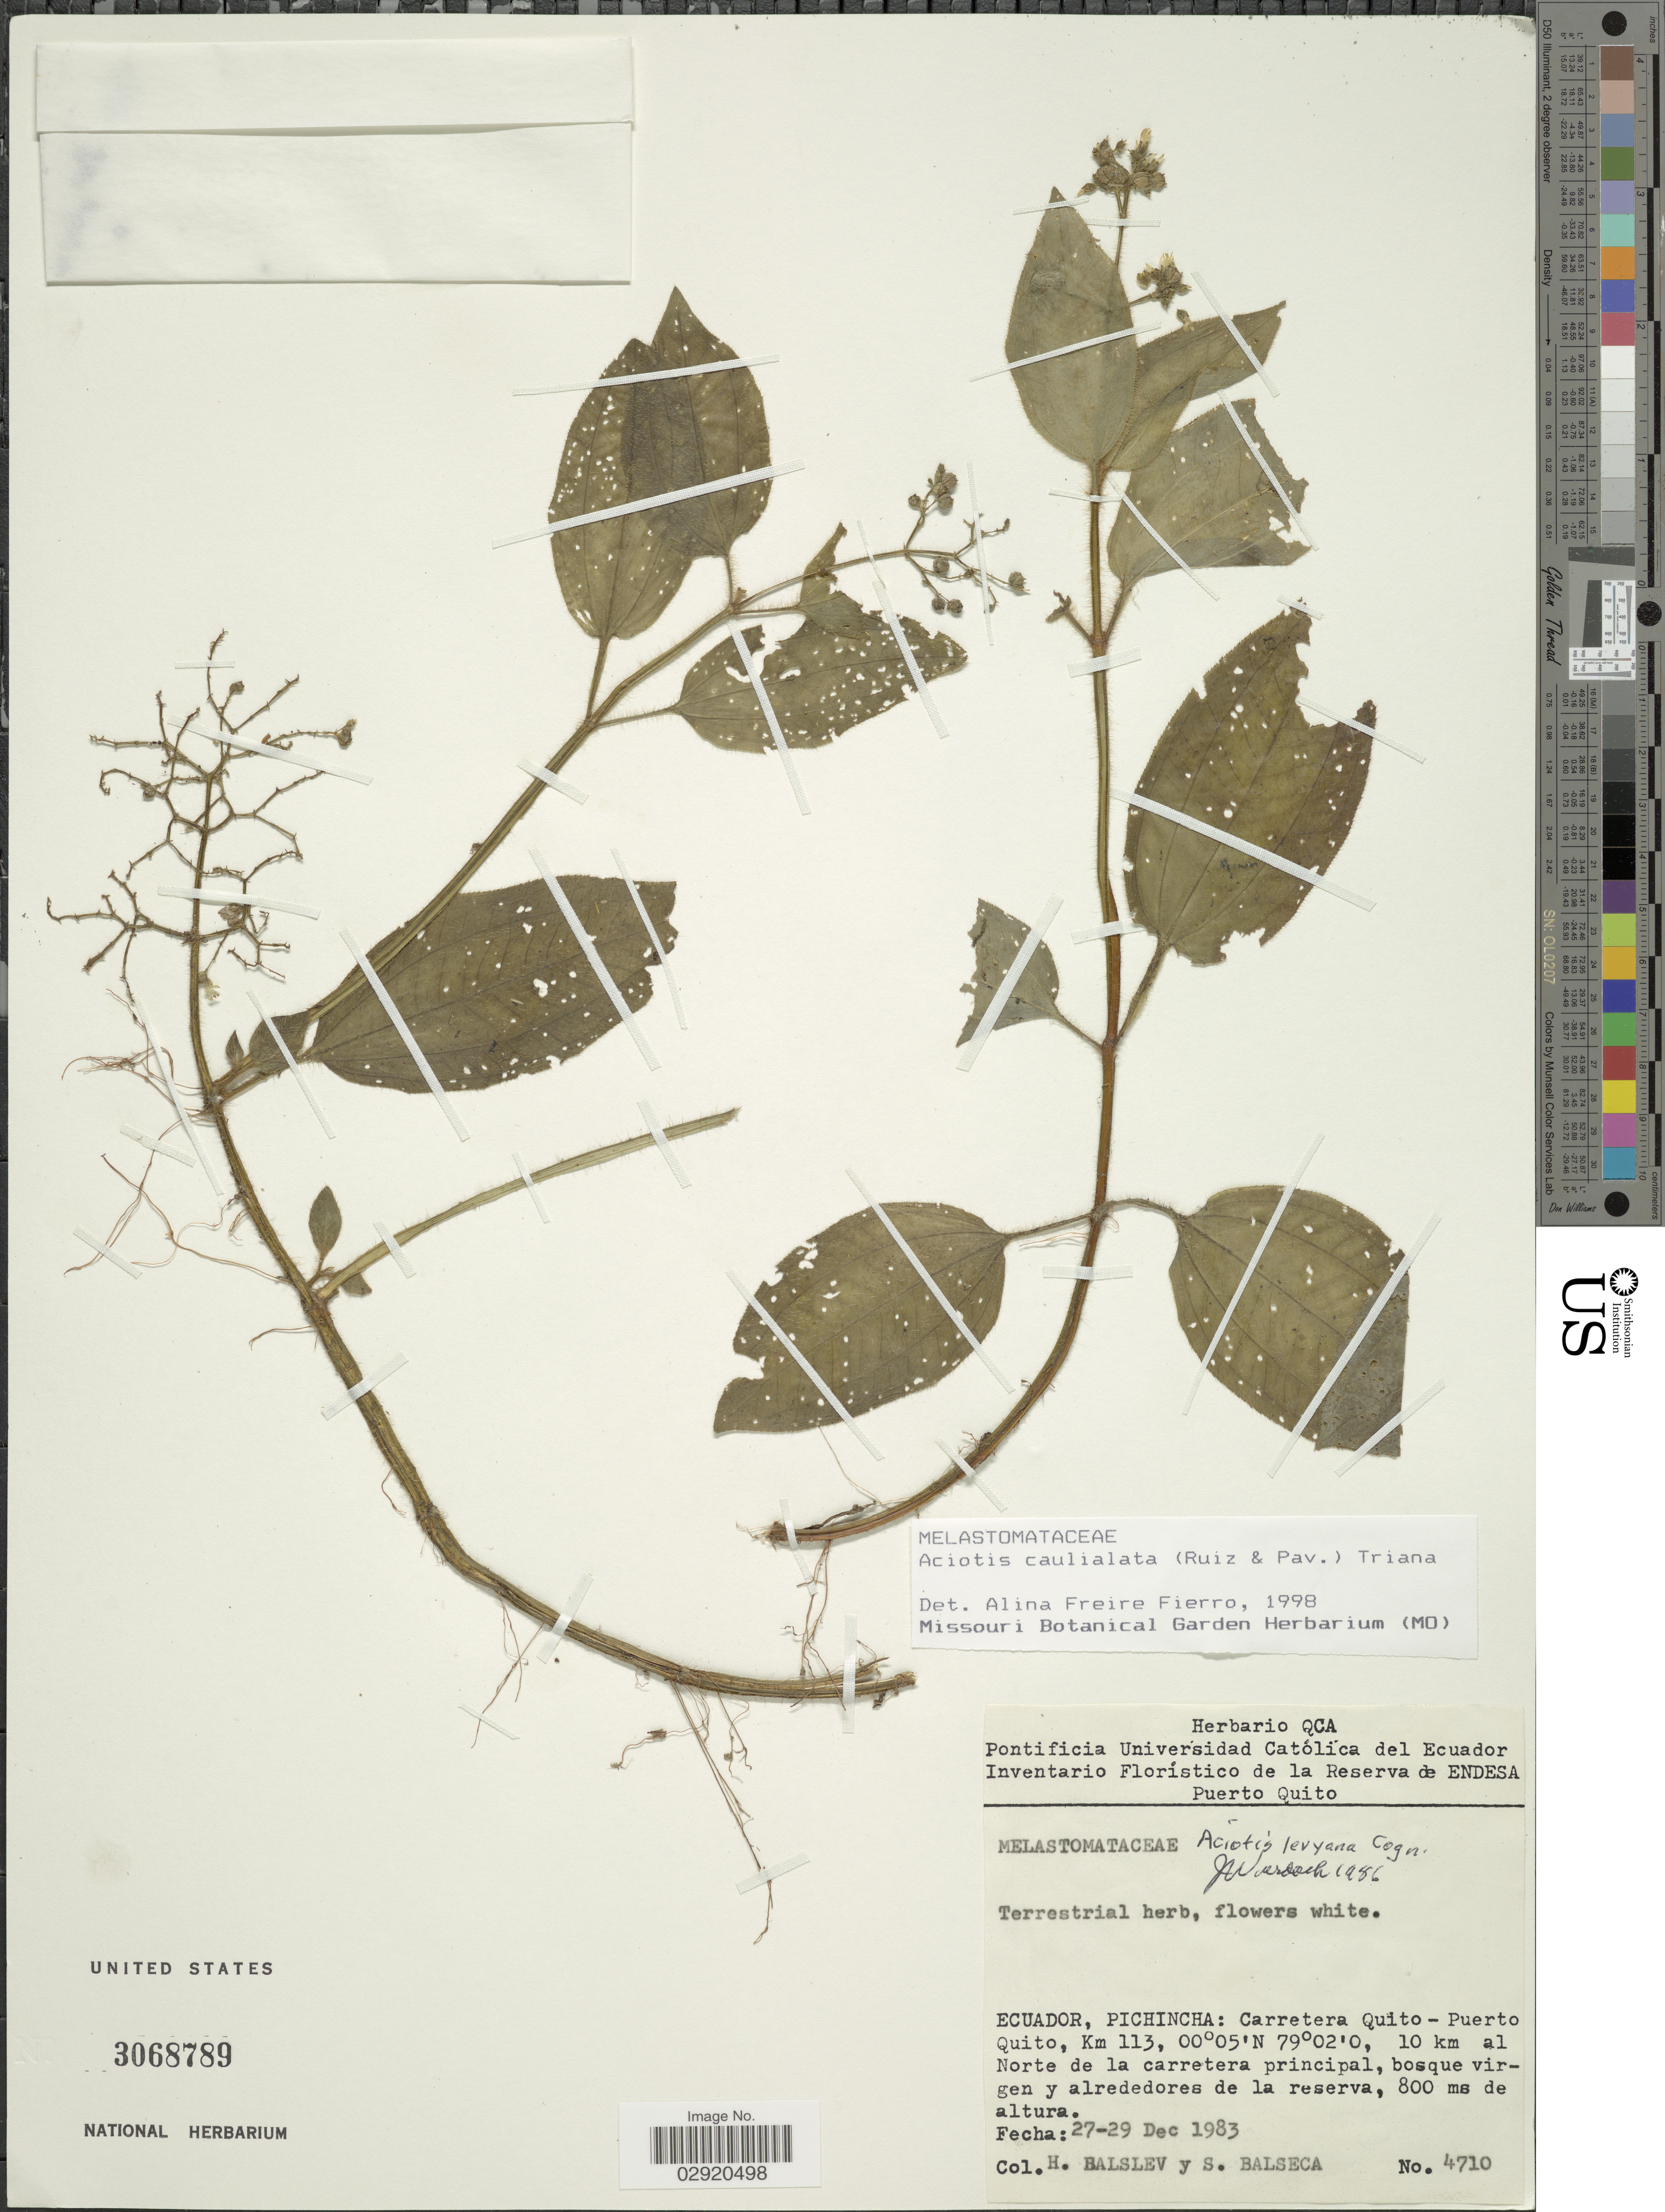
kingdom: Plantae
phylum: Tracheophyta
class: Magnoliopsida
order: Myrtales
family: Melastomataceae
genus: Aciotis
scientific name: Aciotis rubricaulis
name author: (Mart. ex DC.) Triana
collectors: H. Balslev & S. Balseca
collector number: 4710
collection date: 1983-12-27/1983-12-29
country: Ecuador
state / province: Pichincha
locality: Carretera Quito-Puerto Quito, km 113, 10 km al Norte de la carretera principal.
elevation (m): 800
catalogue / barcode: US 3068789